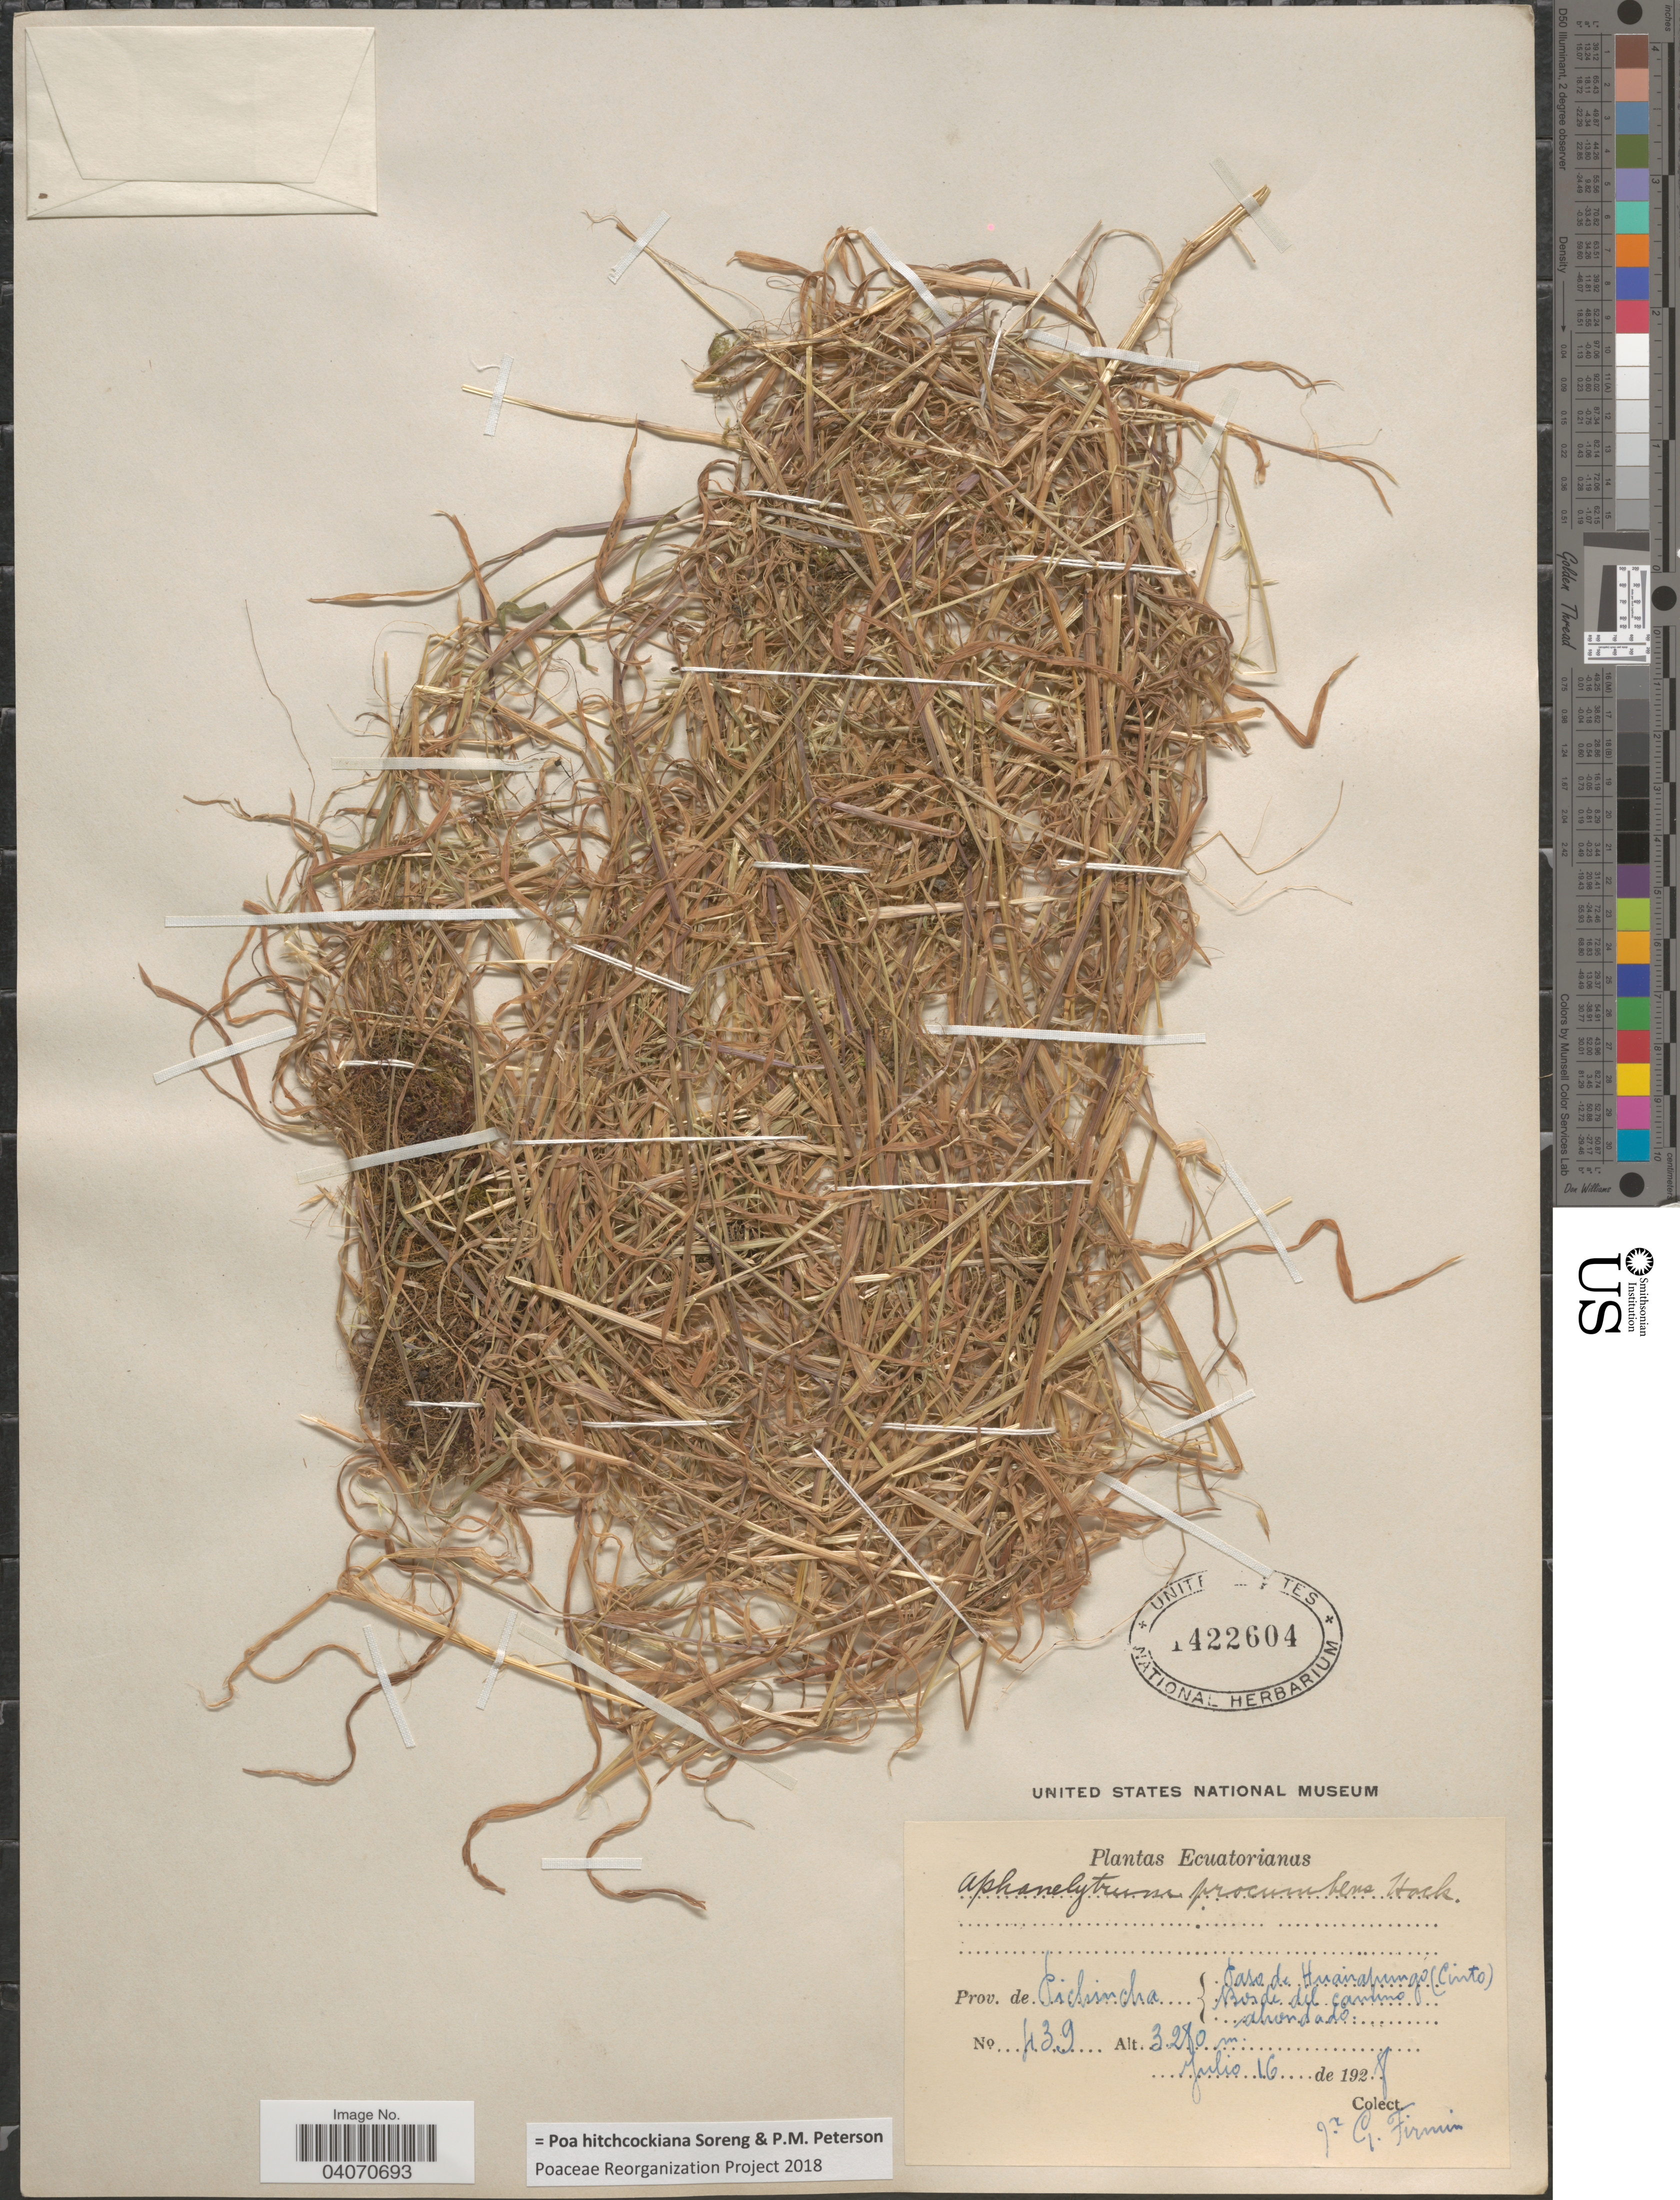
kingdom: Plantae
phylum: Tracheophyta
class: Liliopsida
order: Poales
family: Poaceae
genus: Poa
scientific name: Poa hitchcockiana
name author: Soreng & P.M. Peterson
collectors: F. Firmin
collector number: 439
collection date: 1928-07-16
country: Ecuador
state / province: Pichincha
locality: Paso de Huanpango (Cinto). Borde del camino alrondado.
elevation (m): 3280